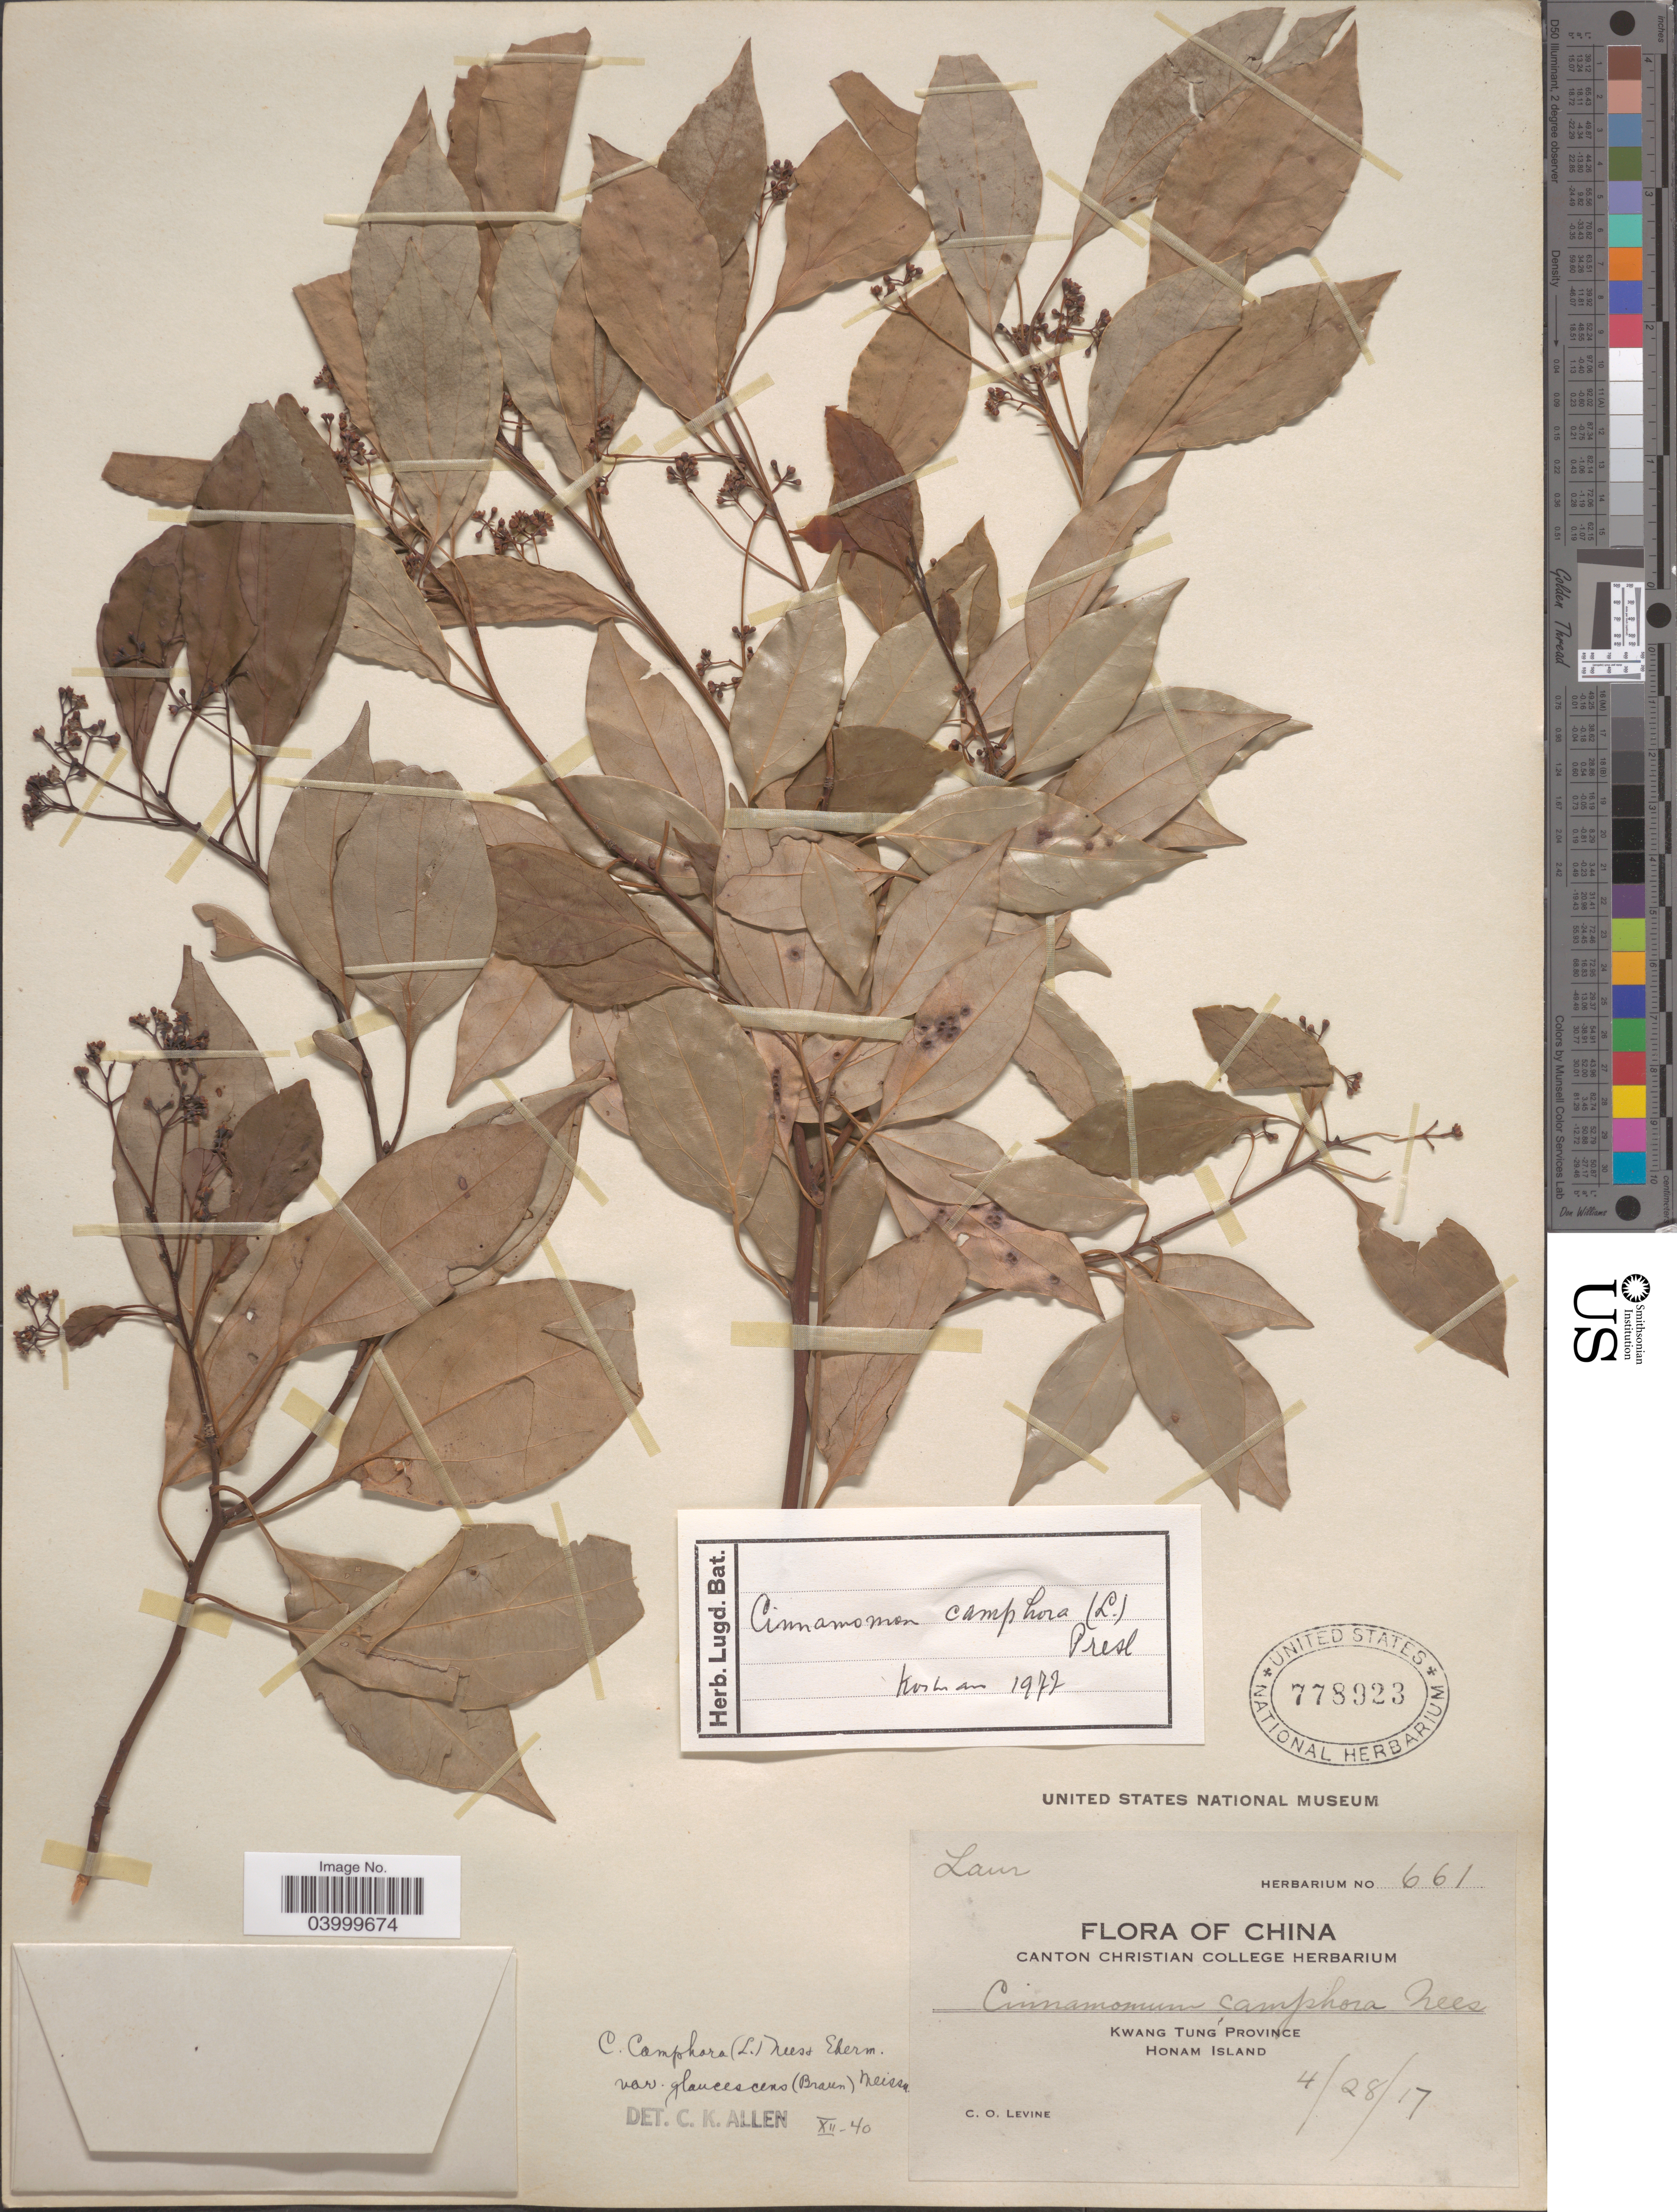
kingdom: Plantae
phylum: Tracheophyta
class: Magnoliopsida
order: Laurales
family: Lauraceae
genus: Cinnamomum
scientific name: Cinnamomum camphora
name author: (L.) J. Presl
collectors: C. O. Levine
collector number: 661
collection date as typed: Transcribed d/m/y: 28/4/17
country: China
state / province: Guangdong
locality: Kwang Tung Province. Honam Island.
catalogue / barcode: US 778923